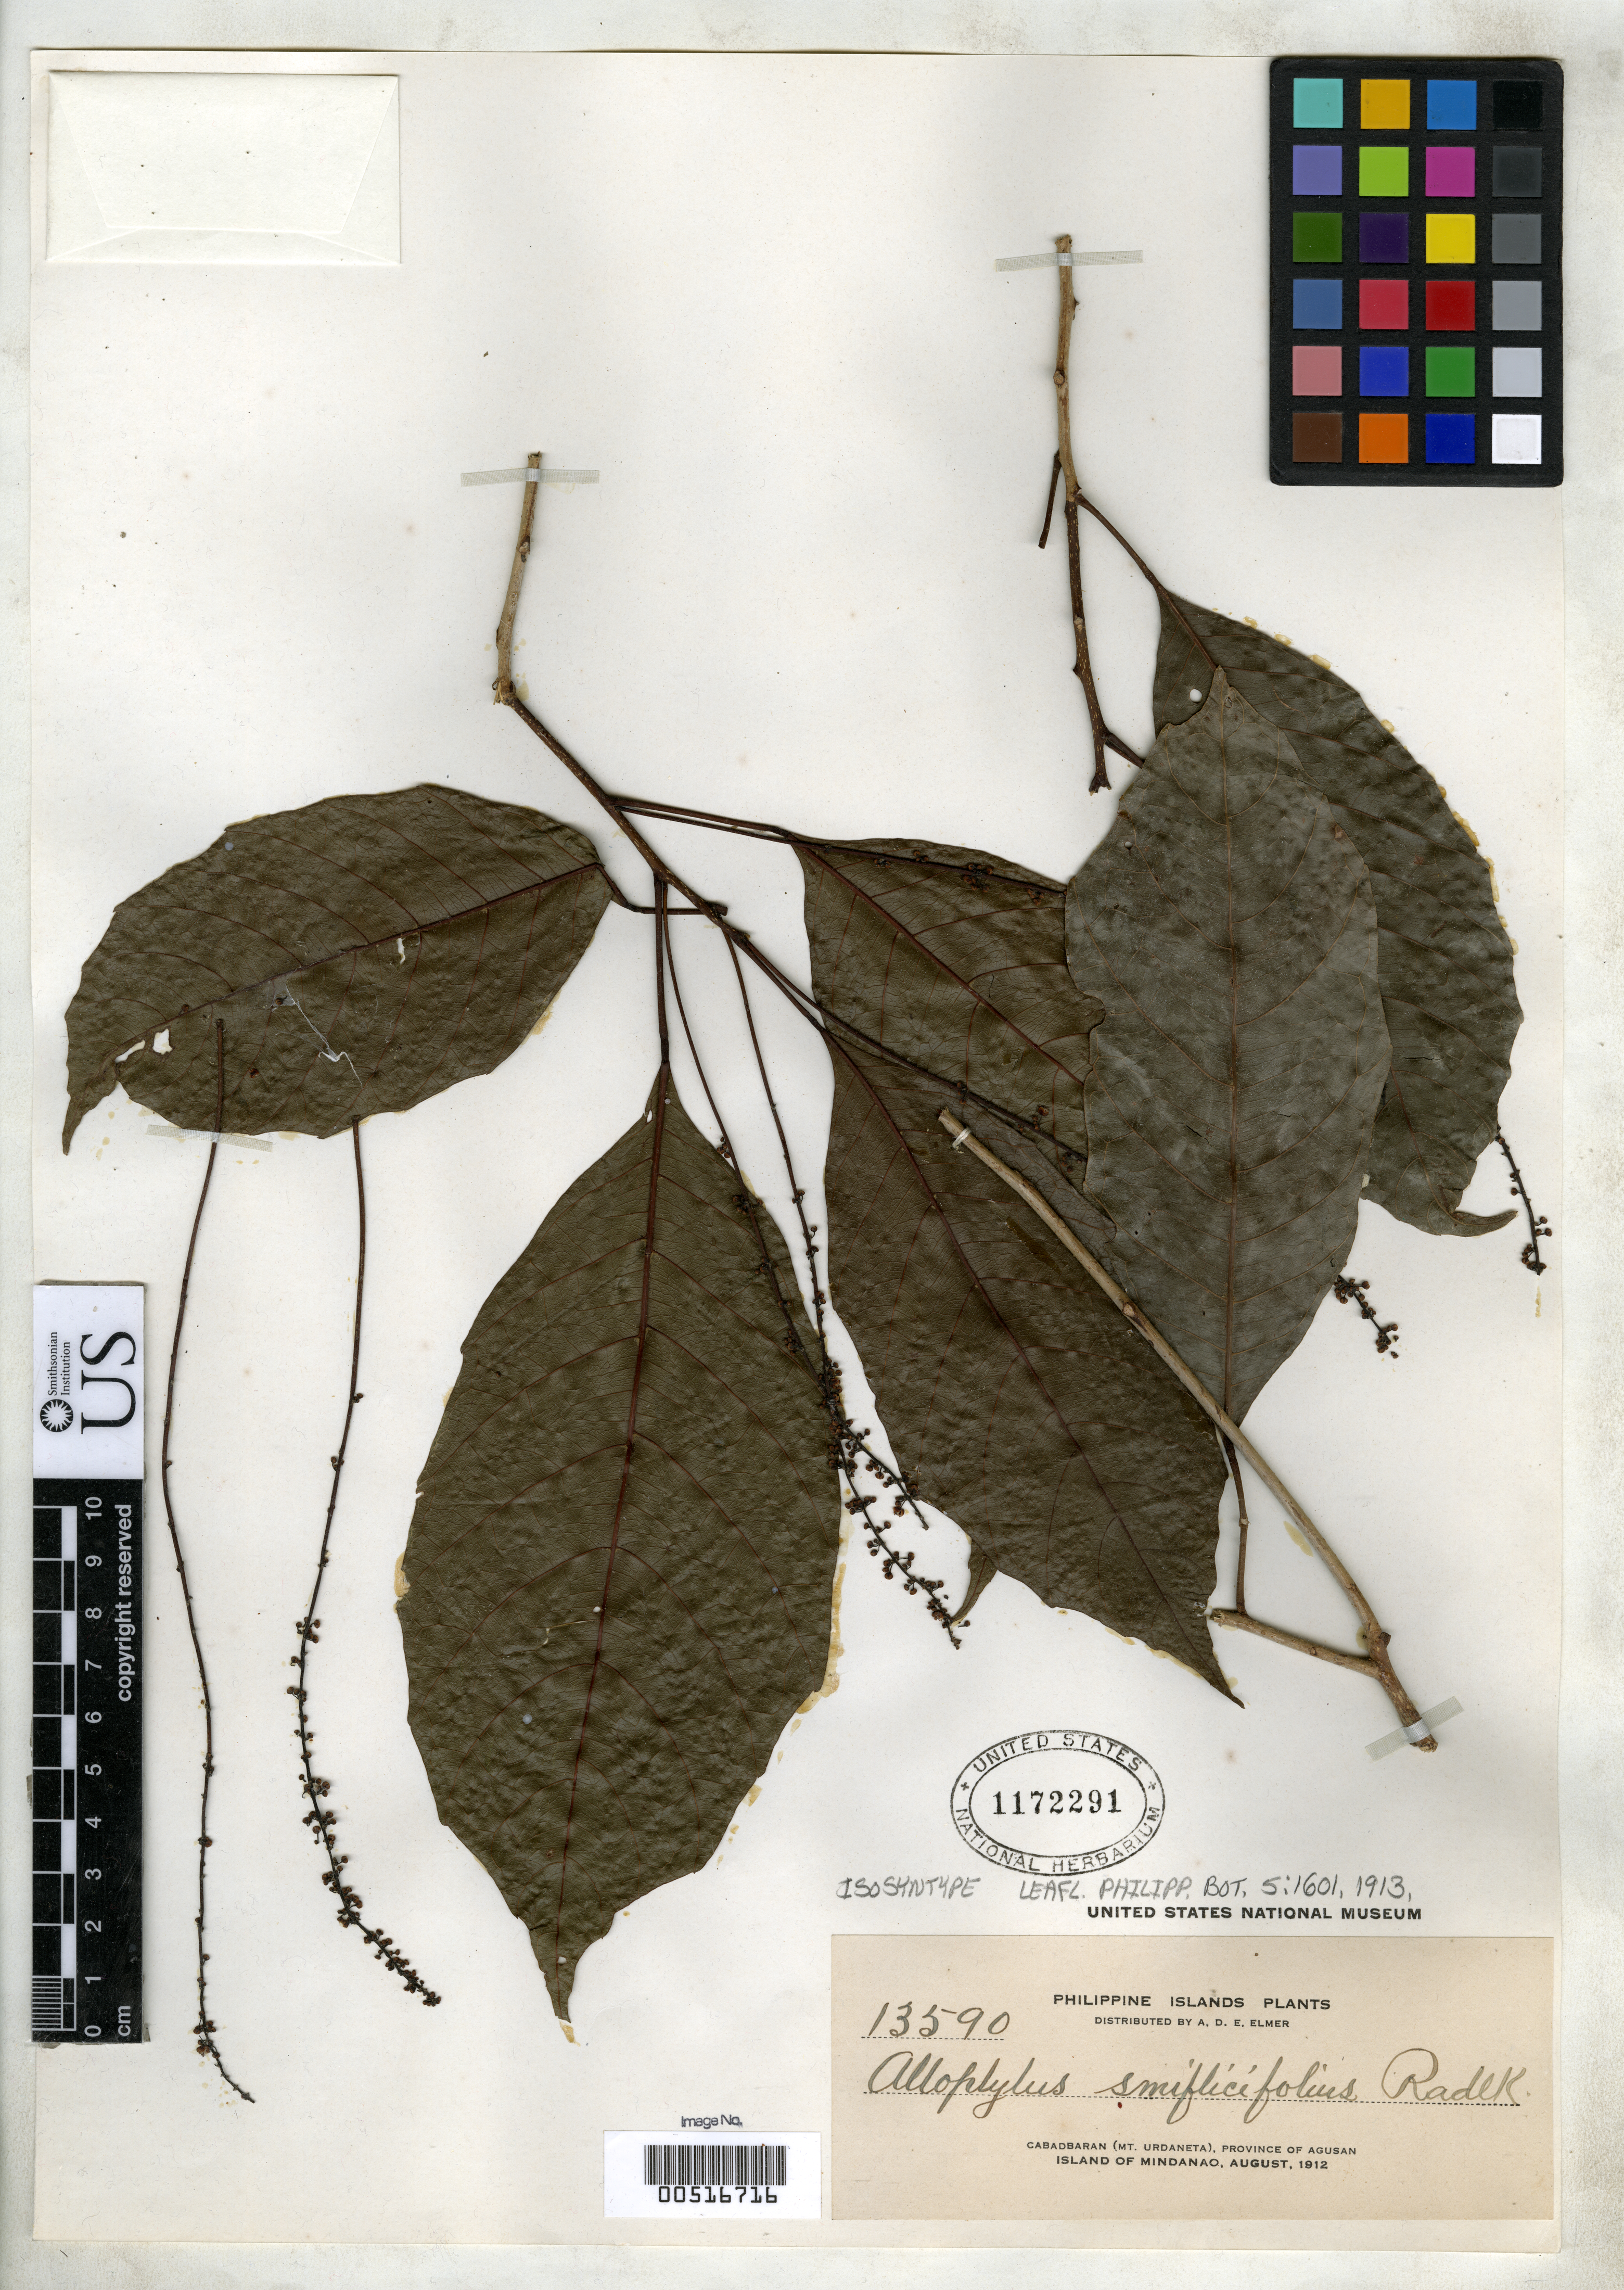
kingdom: Plantae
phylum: Tracheophyta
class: Magnoliopsida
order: Sapindales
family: Sapindaceae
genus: Allophylus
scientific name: Allophylus simplicifolius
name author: Radlk. in Elmer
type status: Isosyntype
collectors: A. D. E. Elmer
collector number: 13590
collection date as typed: Aug 1912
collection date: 1912-08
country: Philippines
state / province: Caraga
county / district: Agusan del Norte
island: Mindanao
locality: Cabadbaran (Mt. Urdaneta), Province of Agusan, Island of Mindanao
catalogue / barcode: US 1172291